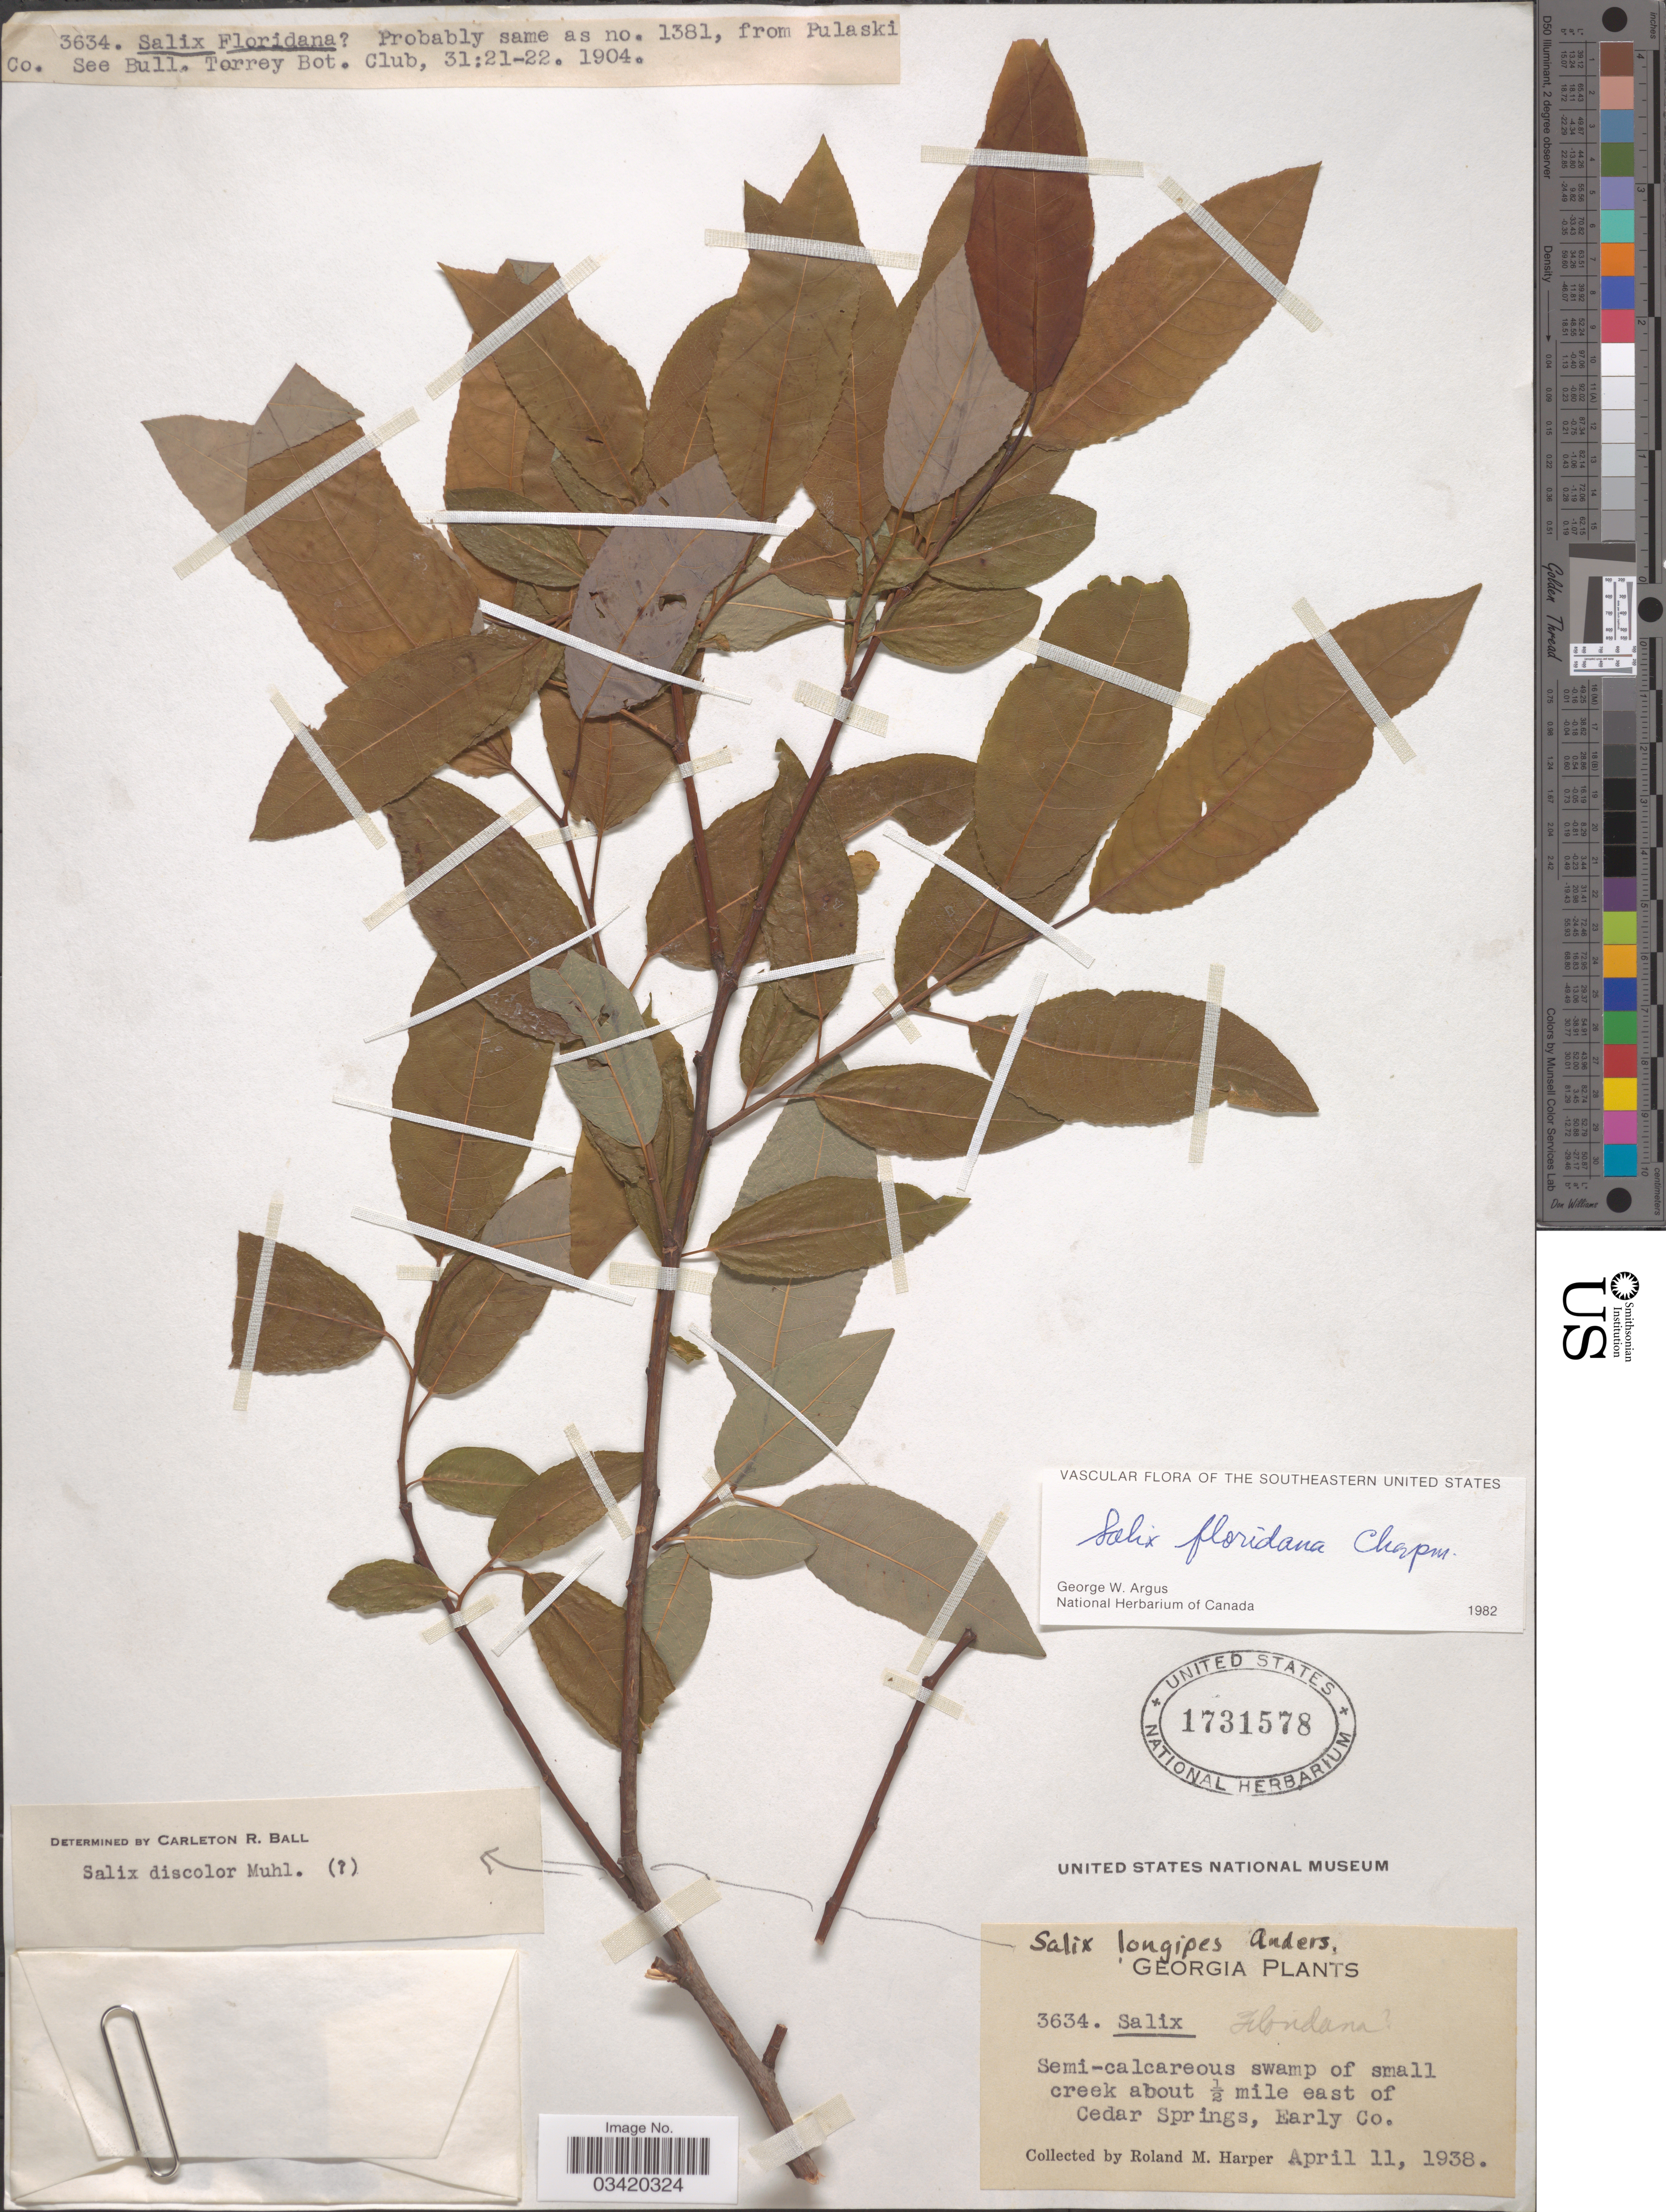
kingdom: Plantae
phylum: Tracheophyta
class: Magnoliopsida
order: Malpighiales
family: Salicaceae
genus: Salix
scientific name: Salix floridana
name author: Chapm.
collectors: R. M. Harper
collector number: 3634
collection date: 1938-04-11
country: United States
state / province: Georgia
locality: About ½ mile east of Cedar Springs, Early Co.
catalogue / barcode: US 1731578